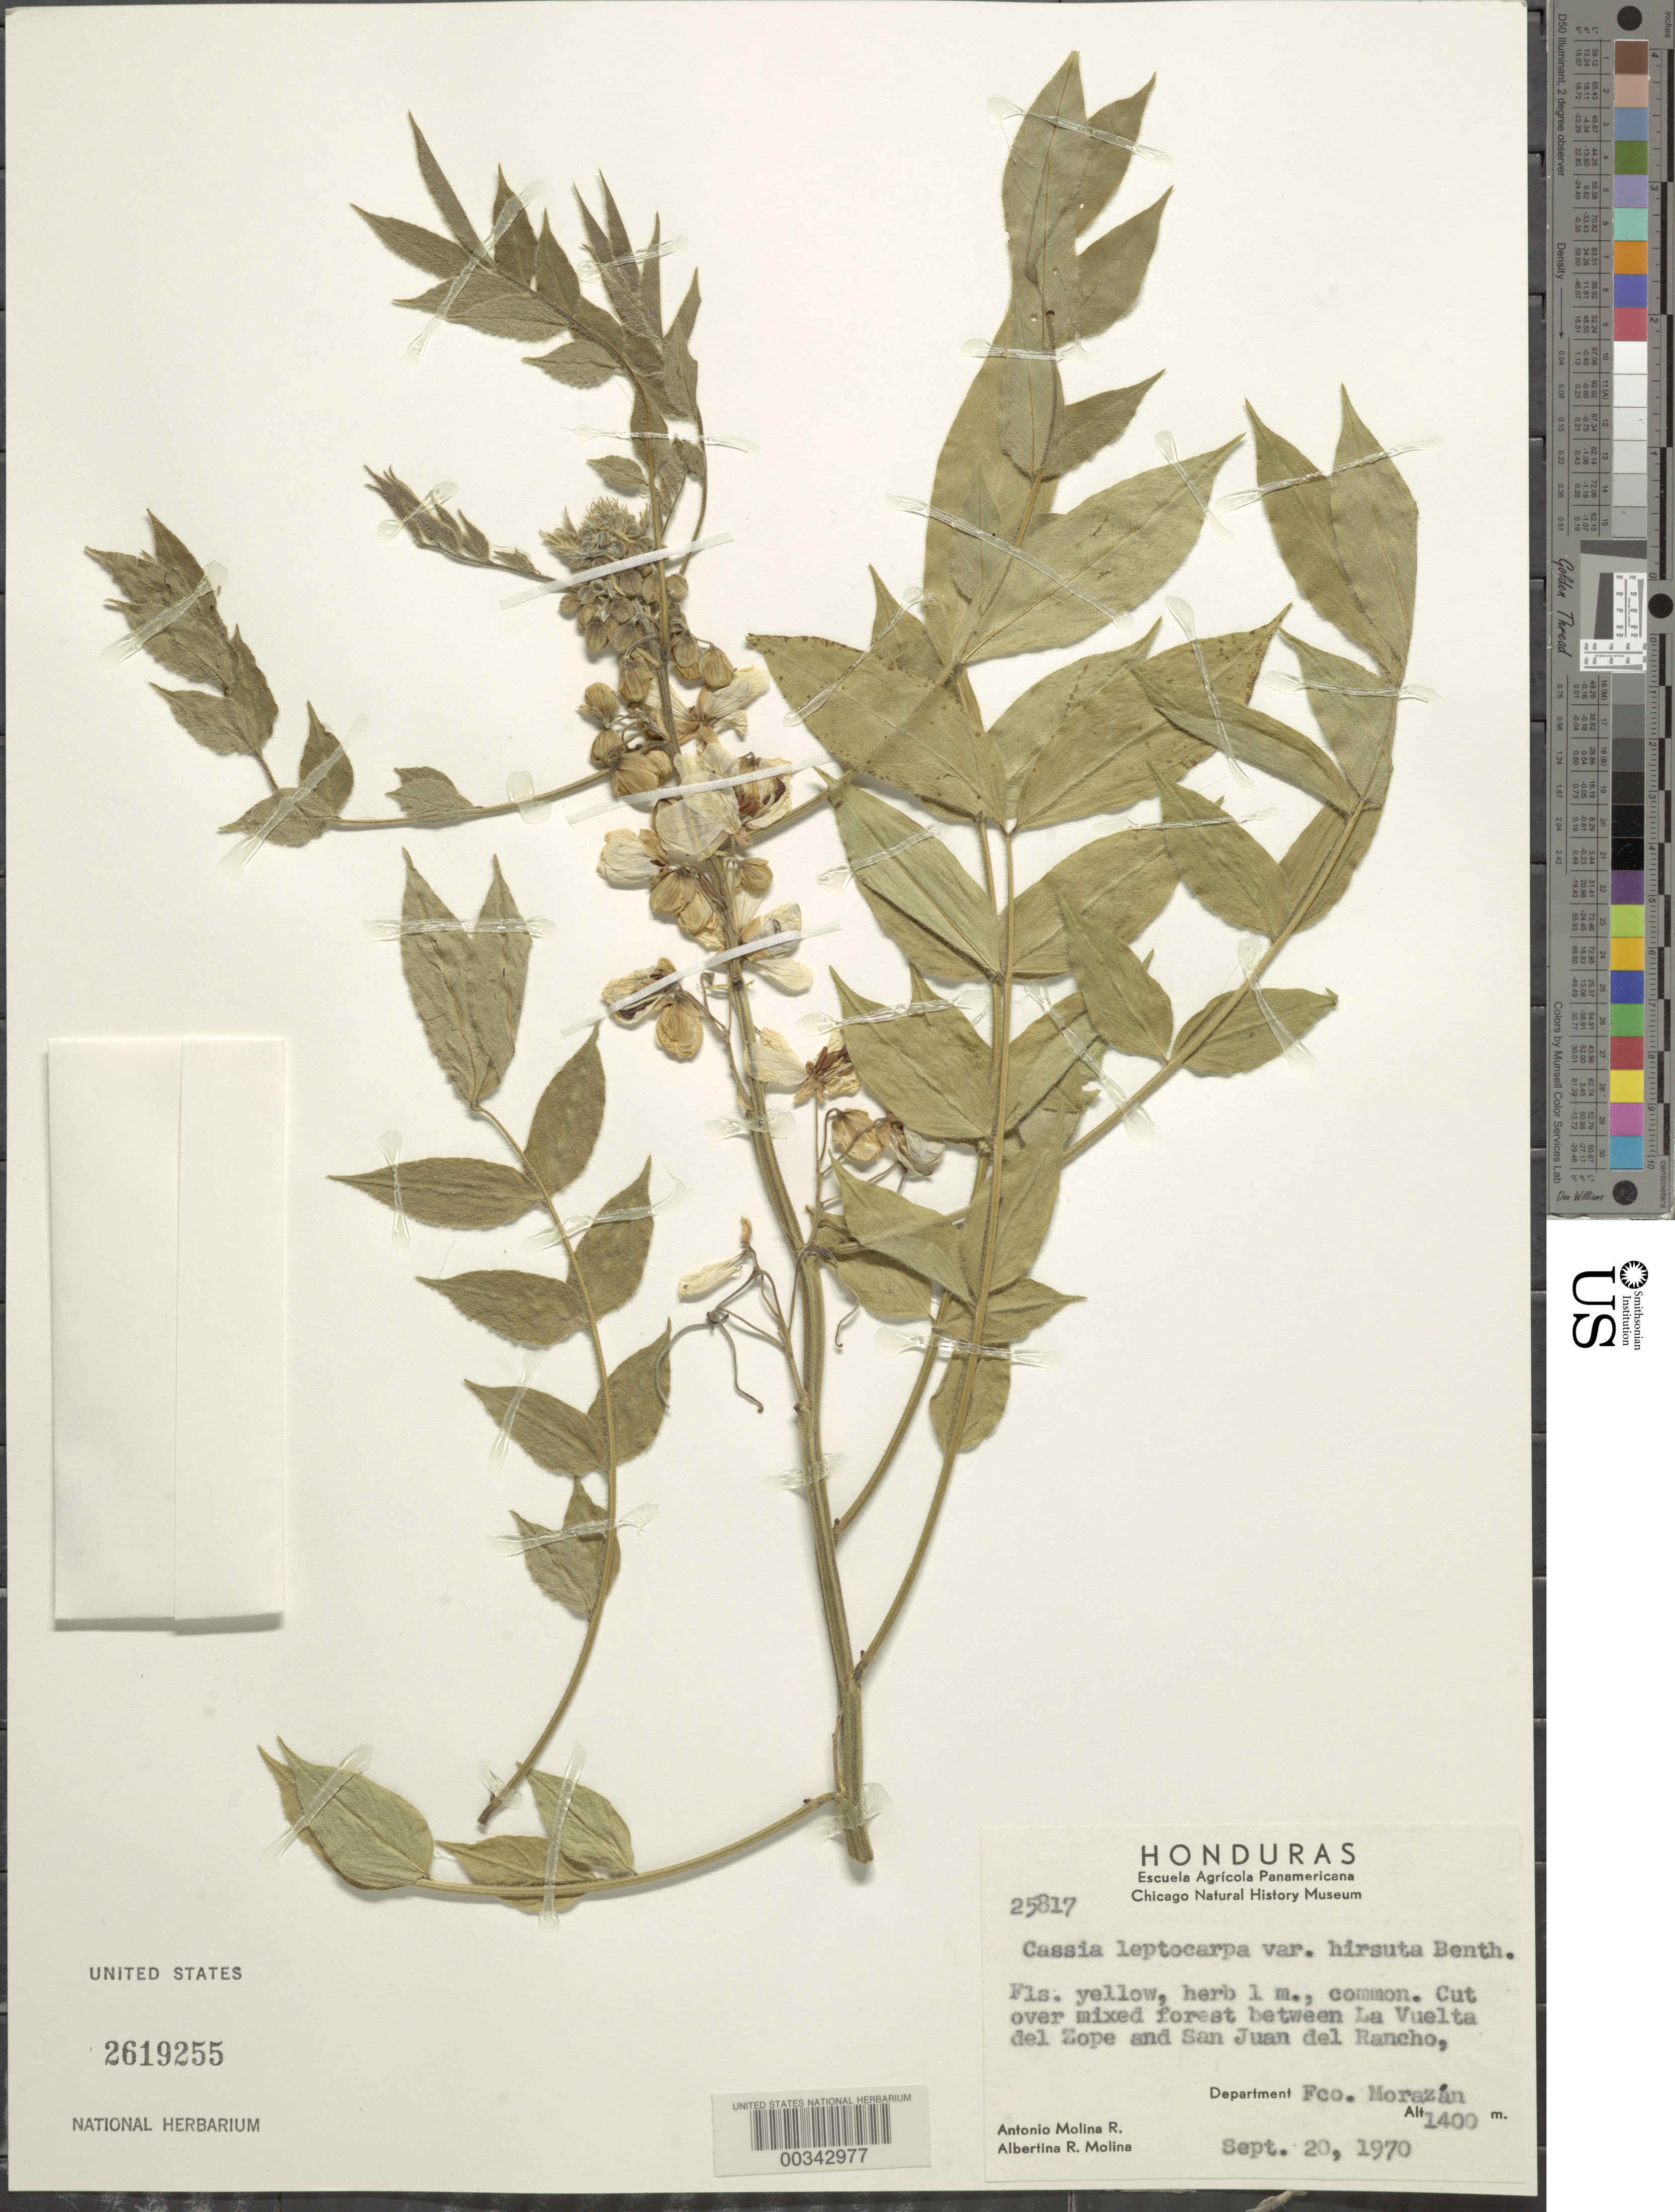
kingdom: Plantae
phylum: Tracheophyta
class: Magnoliopsida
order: Fabales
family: Fabaceae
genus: Senna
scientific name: Senna hirsuta var. leptocarpa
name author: (Benth.) H.S. Irwin & Barneby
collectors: A. Molina R. & A. Molina R.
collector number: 25817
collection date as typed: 20 Sep 1970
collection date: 1970-09-20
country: Honduras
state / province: Fco. Morazán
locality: Between La Vuelta del Zope and San Juan del Rancho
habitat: Cut over mixed forest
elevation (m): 1400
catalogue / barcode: US 2619255